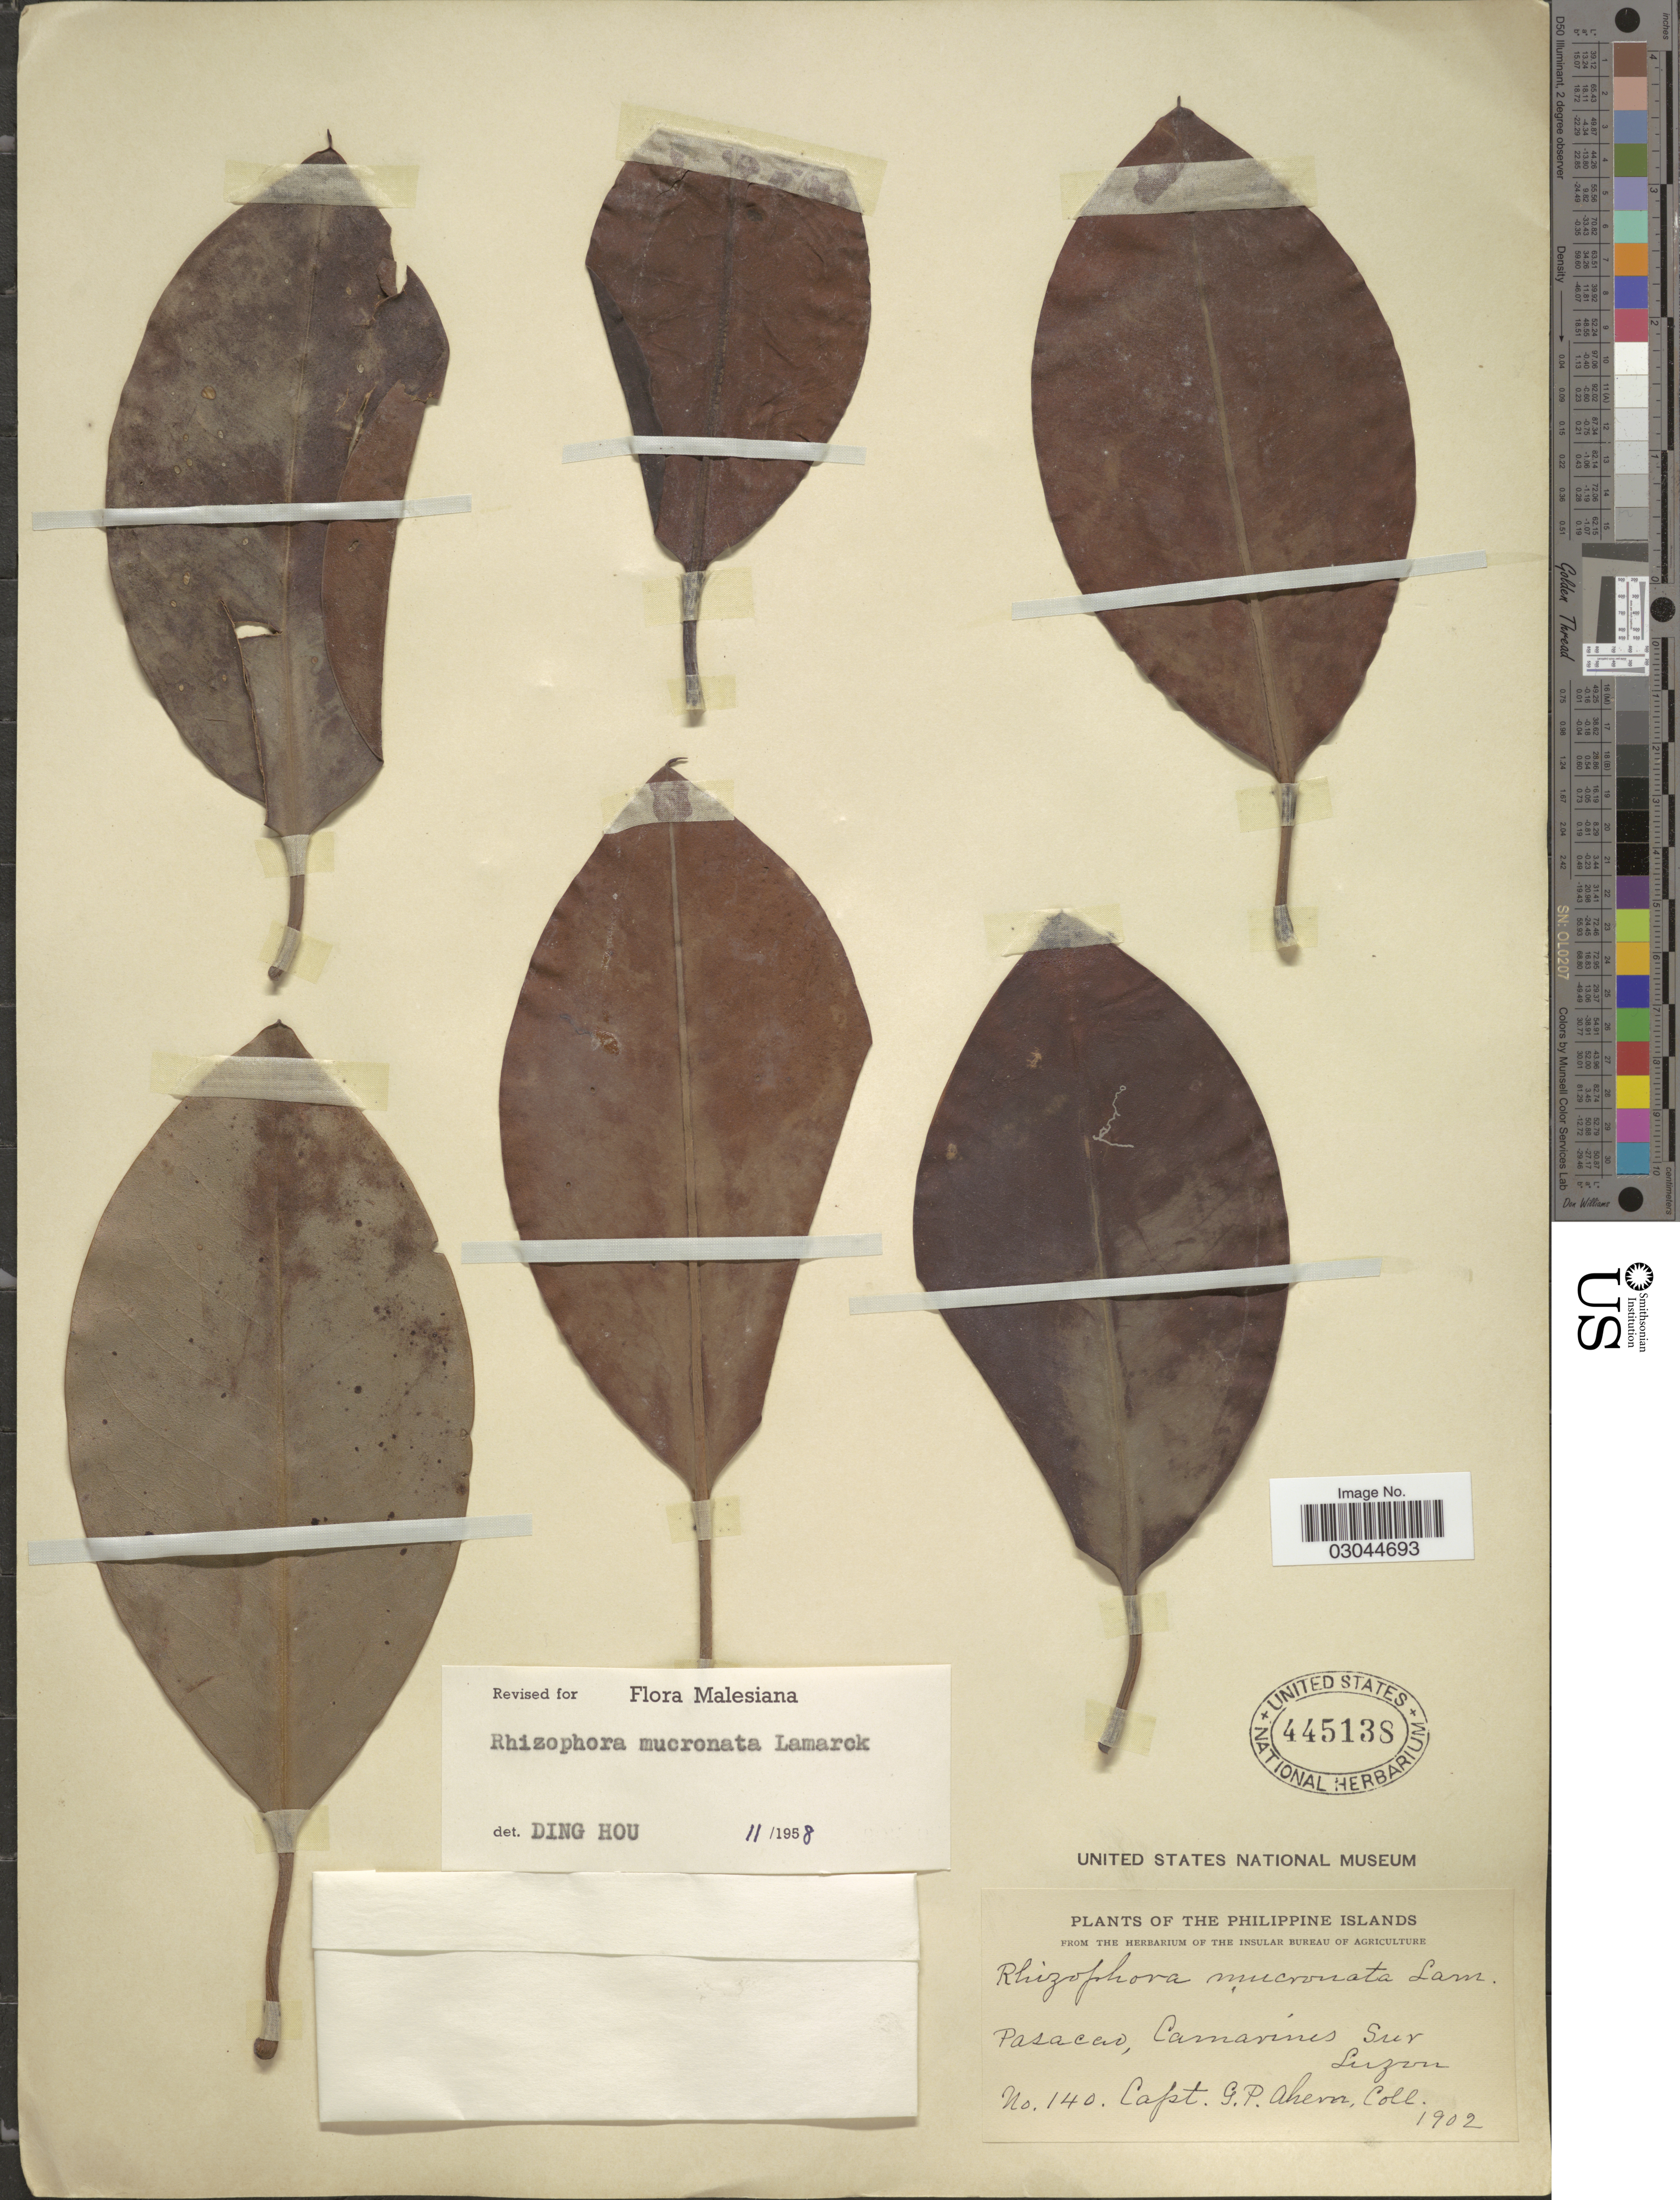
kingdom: Plantae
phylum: Tracheophyta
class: Magnoliopsida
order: Malpighiales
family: Rhizophoraceae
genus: Rhizophora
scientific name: Rhizophora mucronata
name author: Lam.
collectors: G. Ahern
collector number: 140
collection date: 1902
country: Philippines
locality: The Philippine Islands. Pasacao, Camarines Sur. Luzon.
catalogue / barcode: US 445138